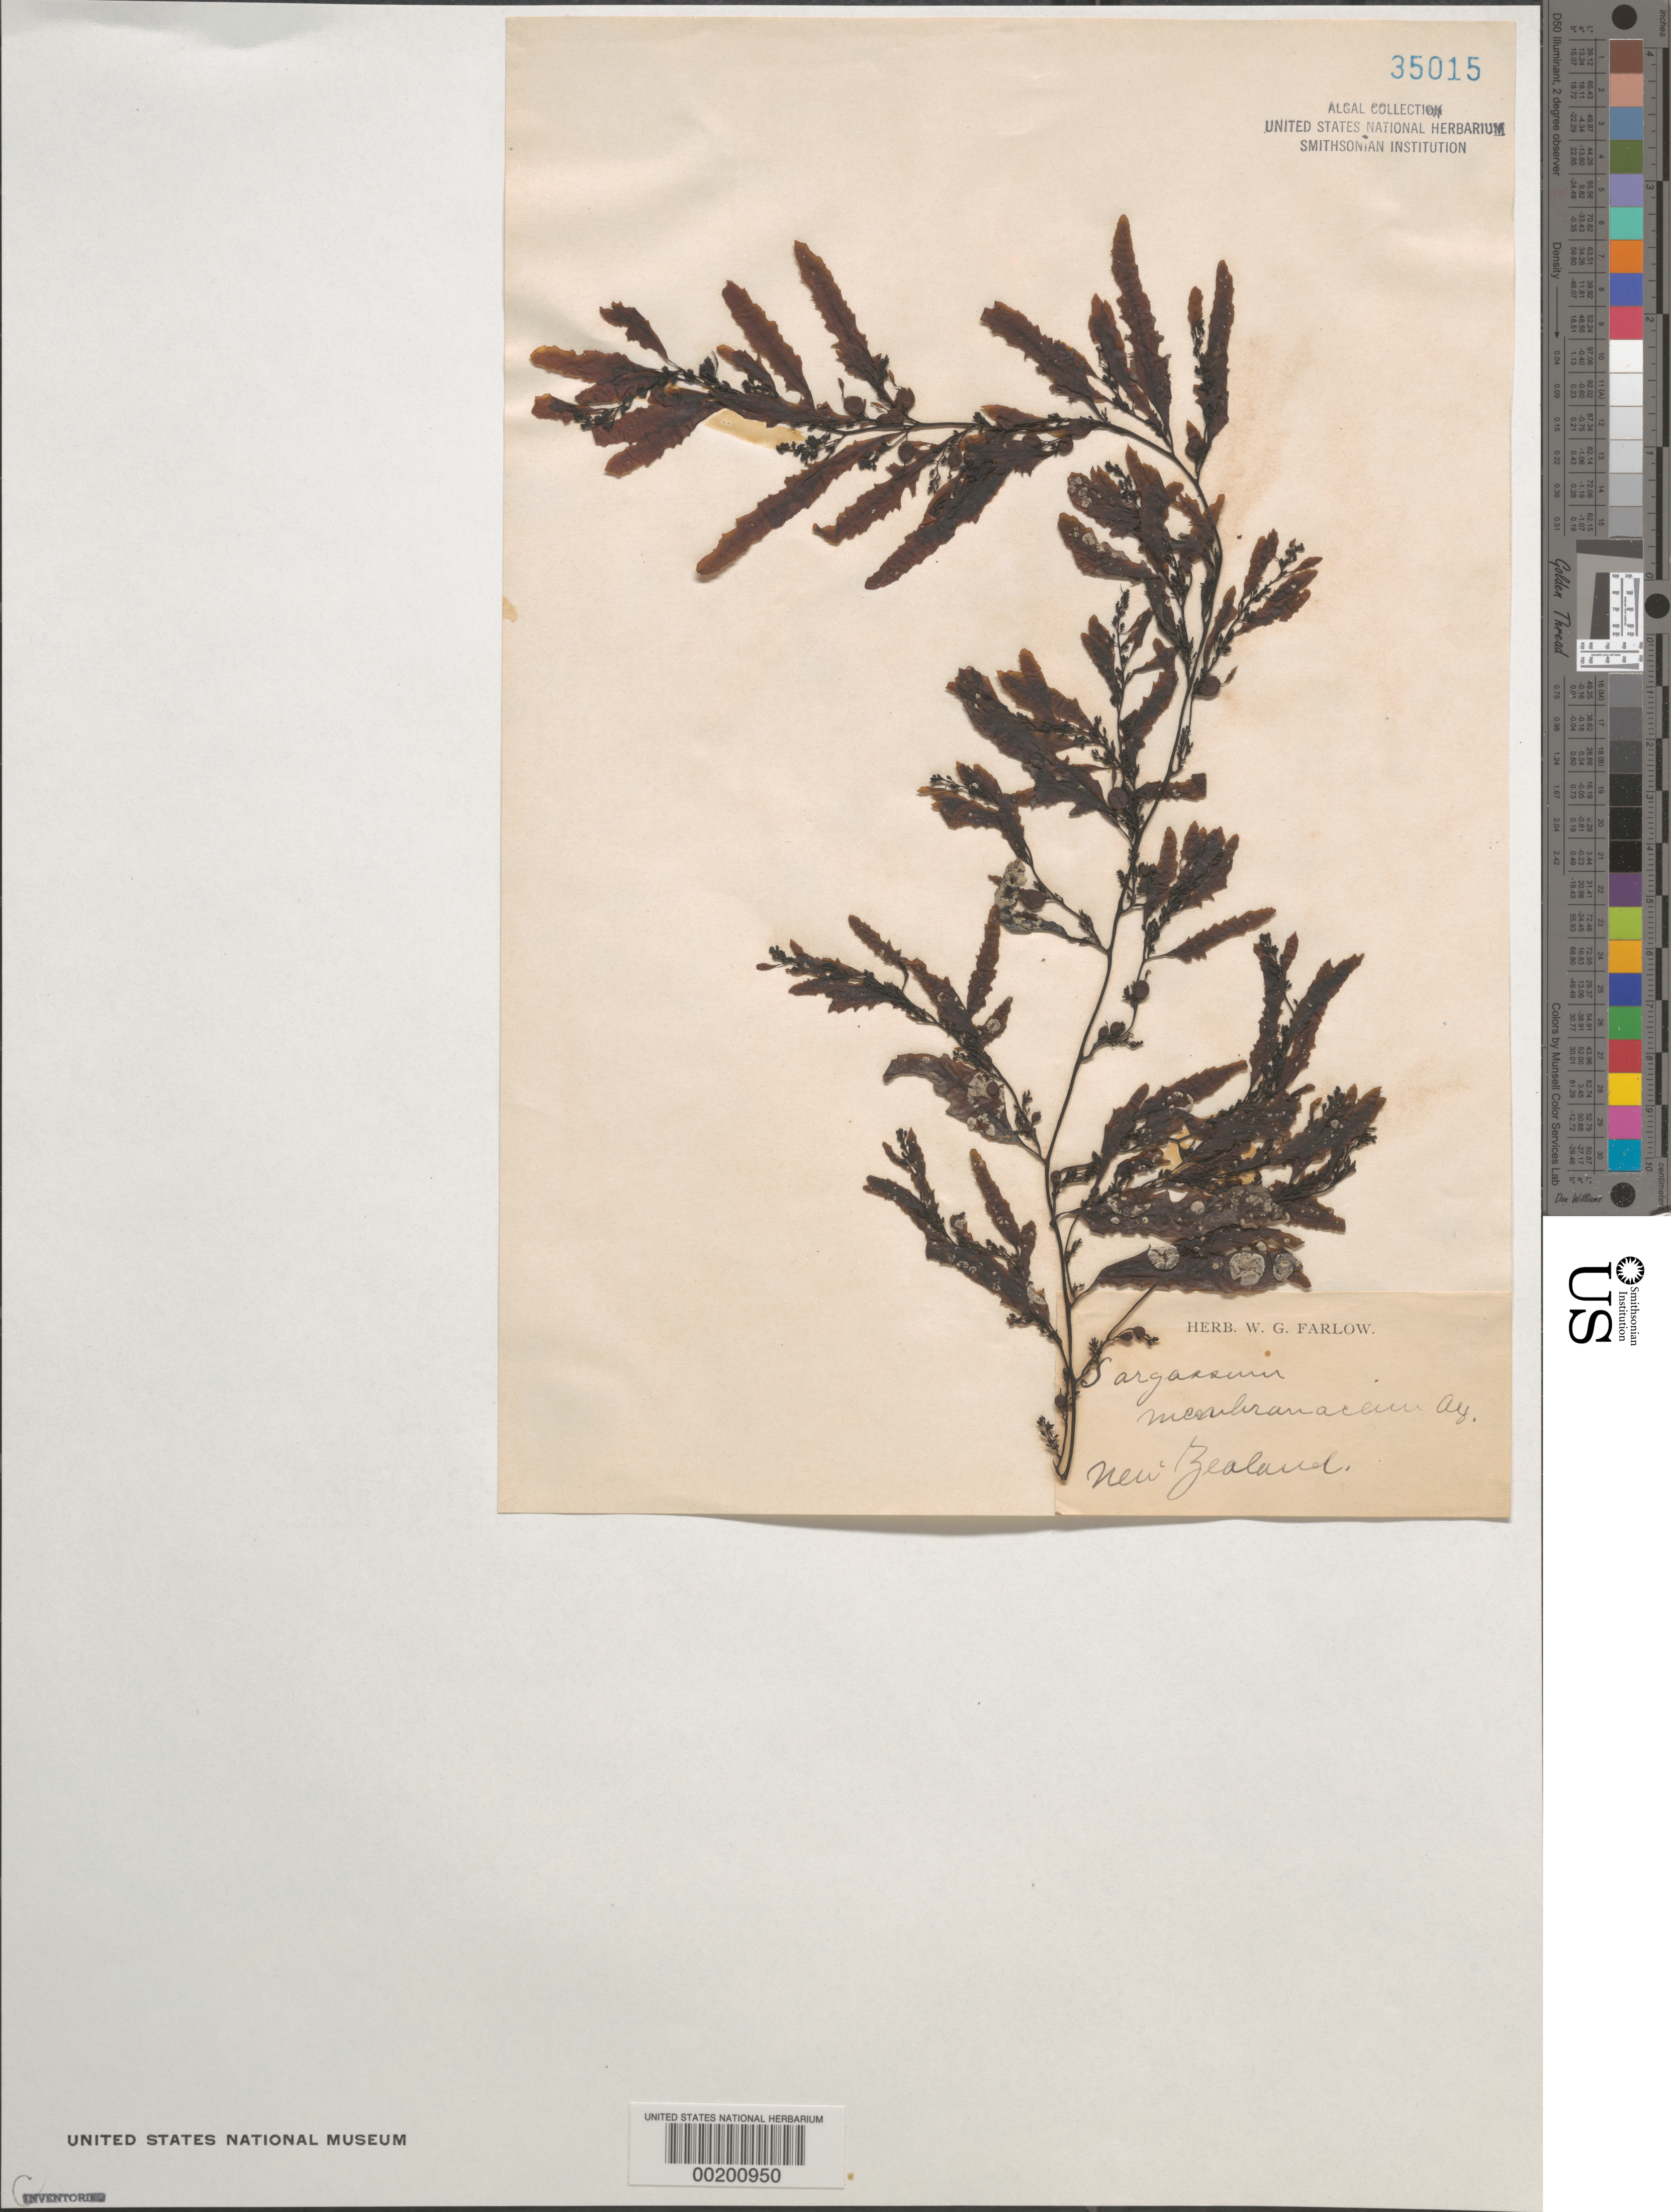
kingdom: Chromista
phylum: Ochrophyta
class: Phaeophyceae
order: Fucales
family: Sargassaceae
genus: Sargassum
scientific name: Sargassum paradoxum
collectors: W. Farlow (Herbarium)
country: New Zealand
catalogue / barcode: US 35015